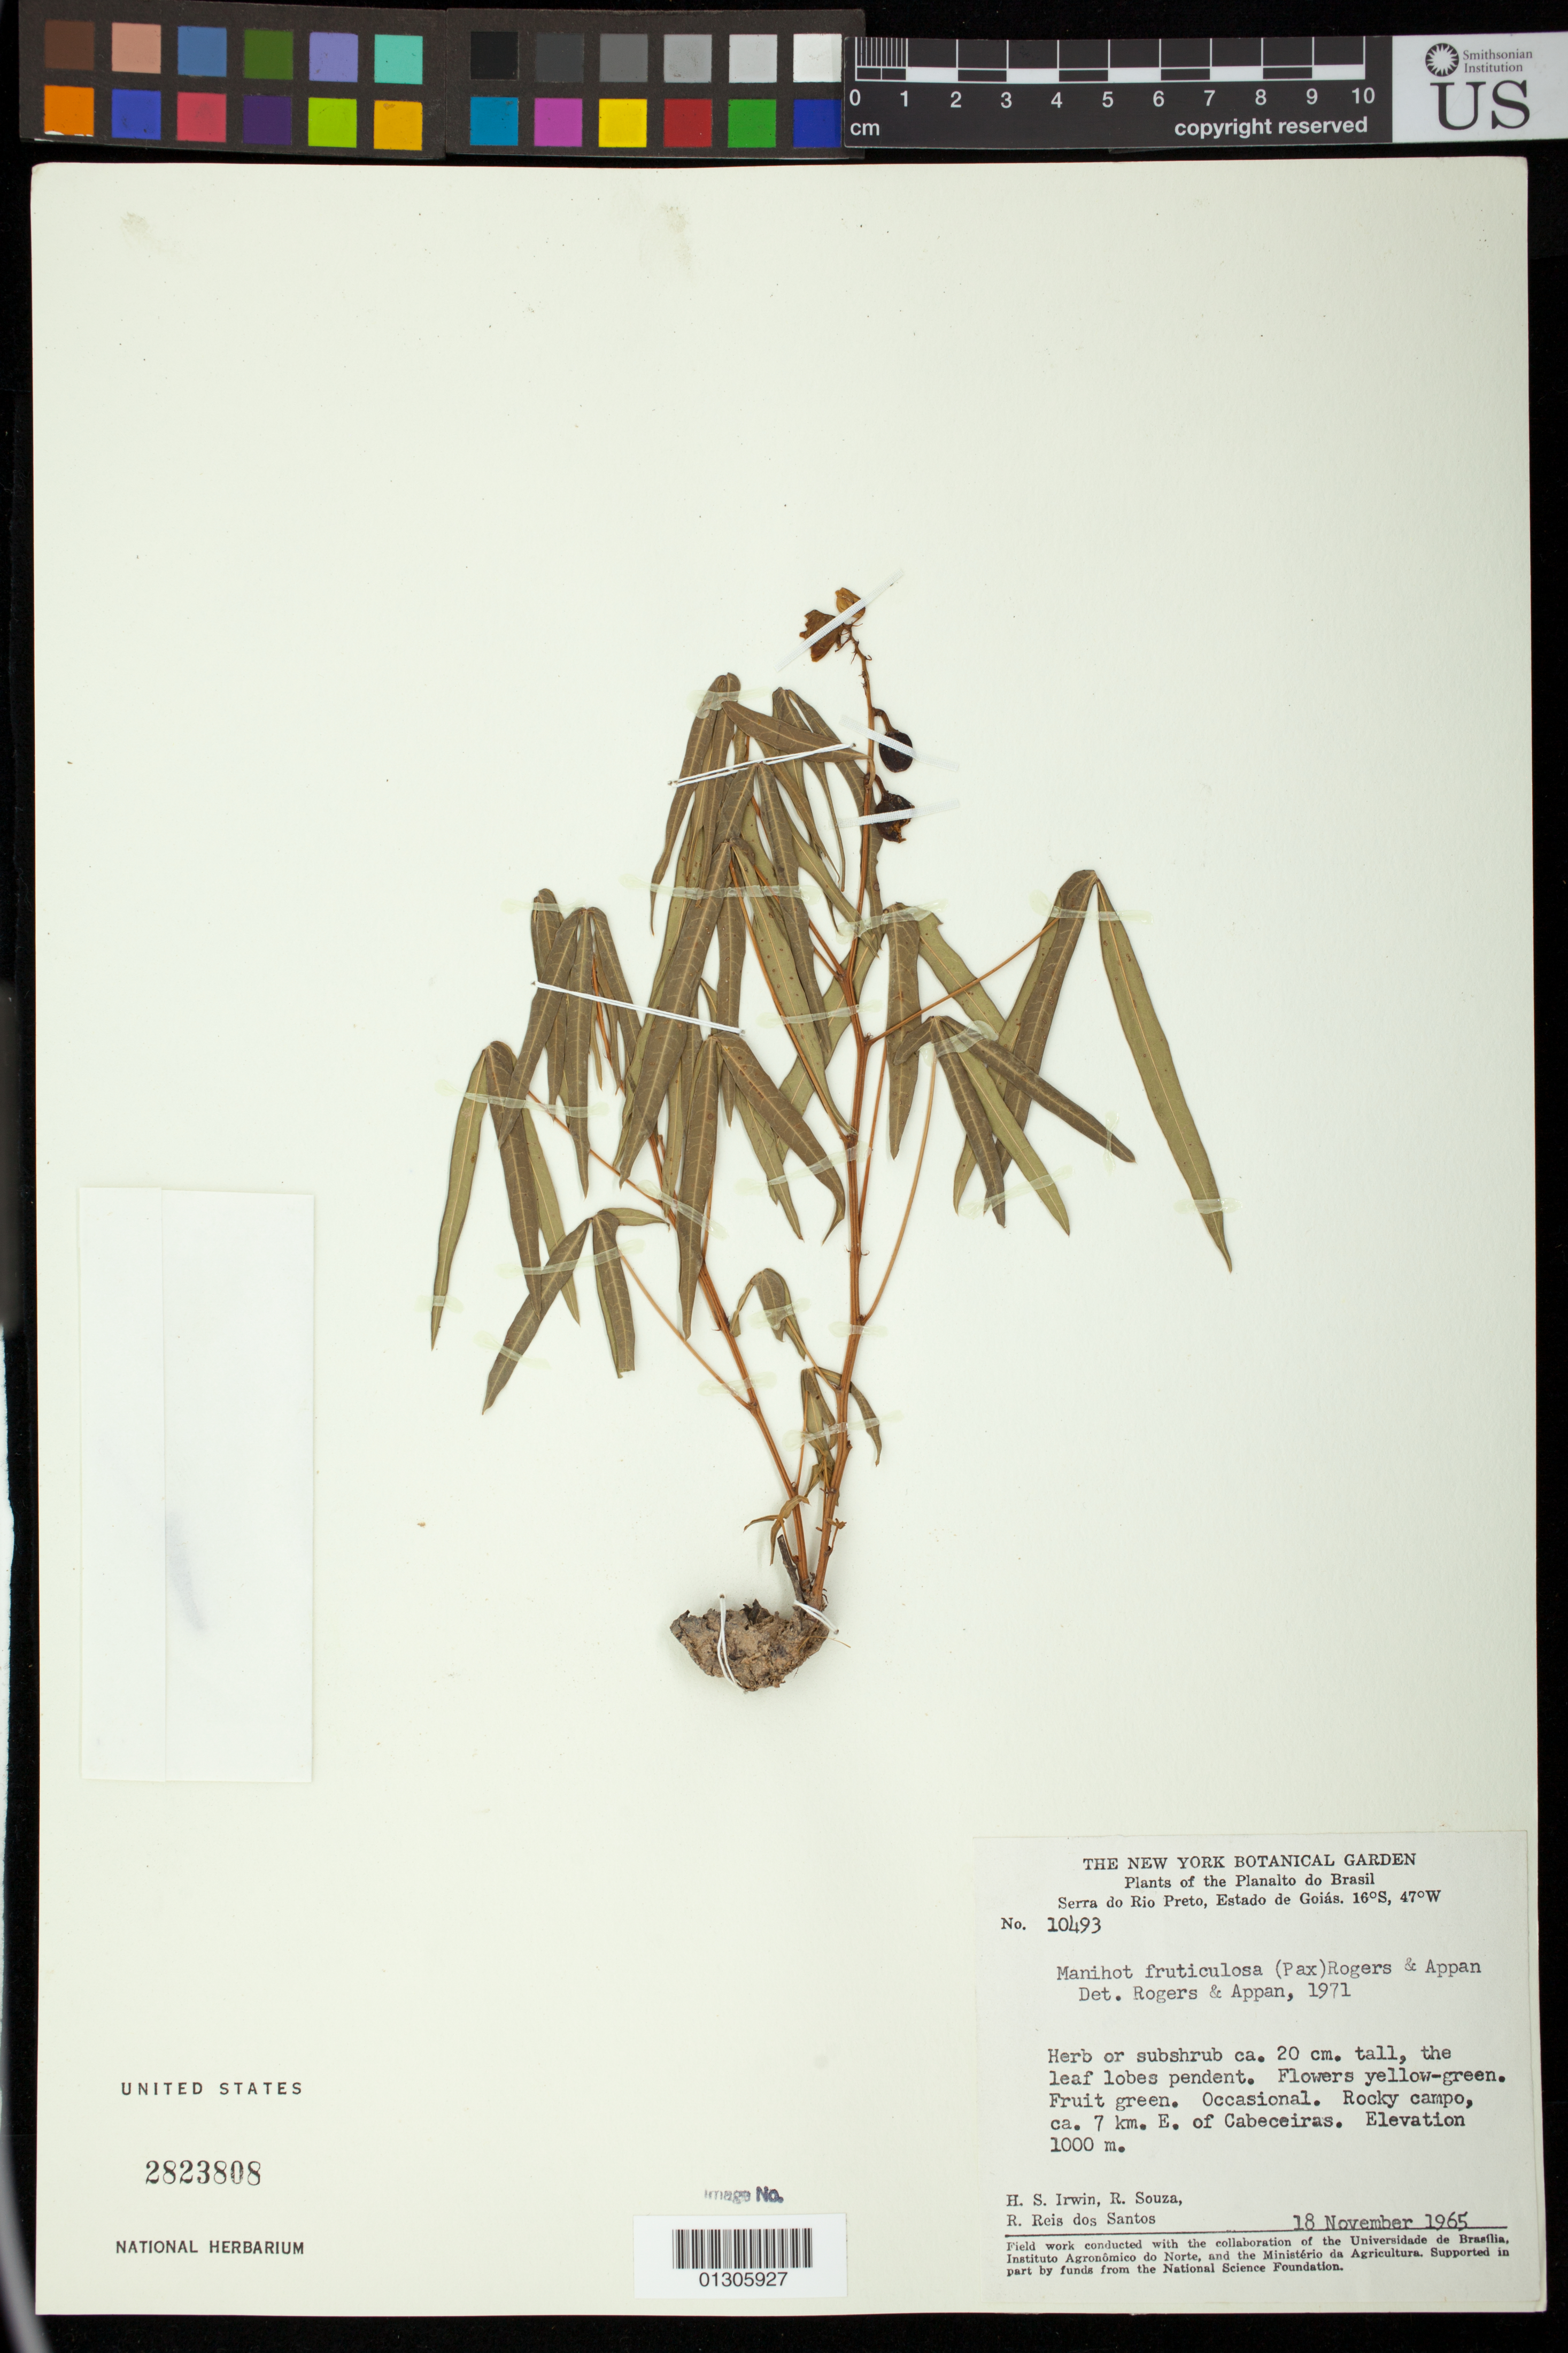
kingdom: Plantae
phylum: Tracheophyta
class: Magnoliopsida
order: Malpighiales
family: Euphorbiaceae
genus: Manihot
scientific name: Manihot esculenta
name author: Crantz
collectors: H. Irwin, R. Souza & R. Reis dos Santos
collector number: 10493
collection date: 1965-11-18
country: Brazil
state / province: Goias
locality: Serra do Rio Preto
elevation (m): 1000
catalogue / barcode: US 2823808